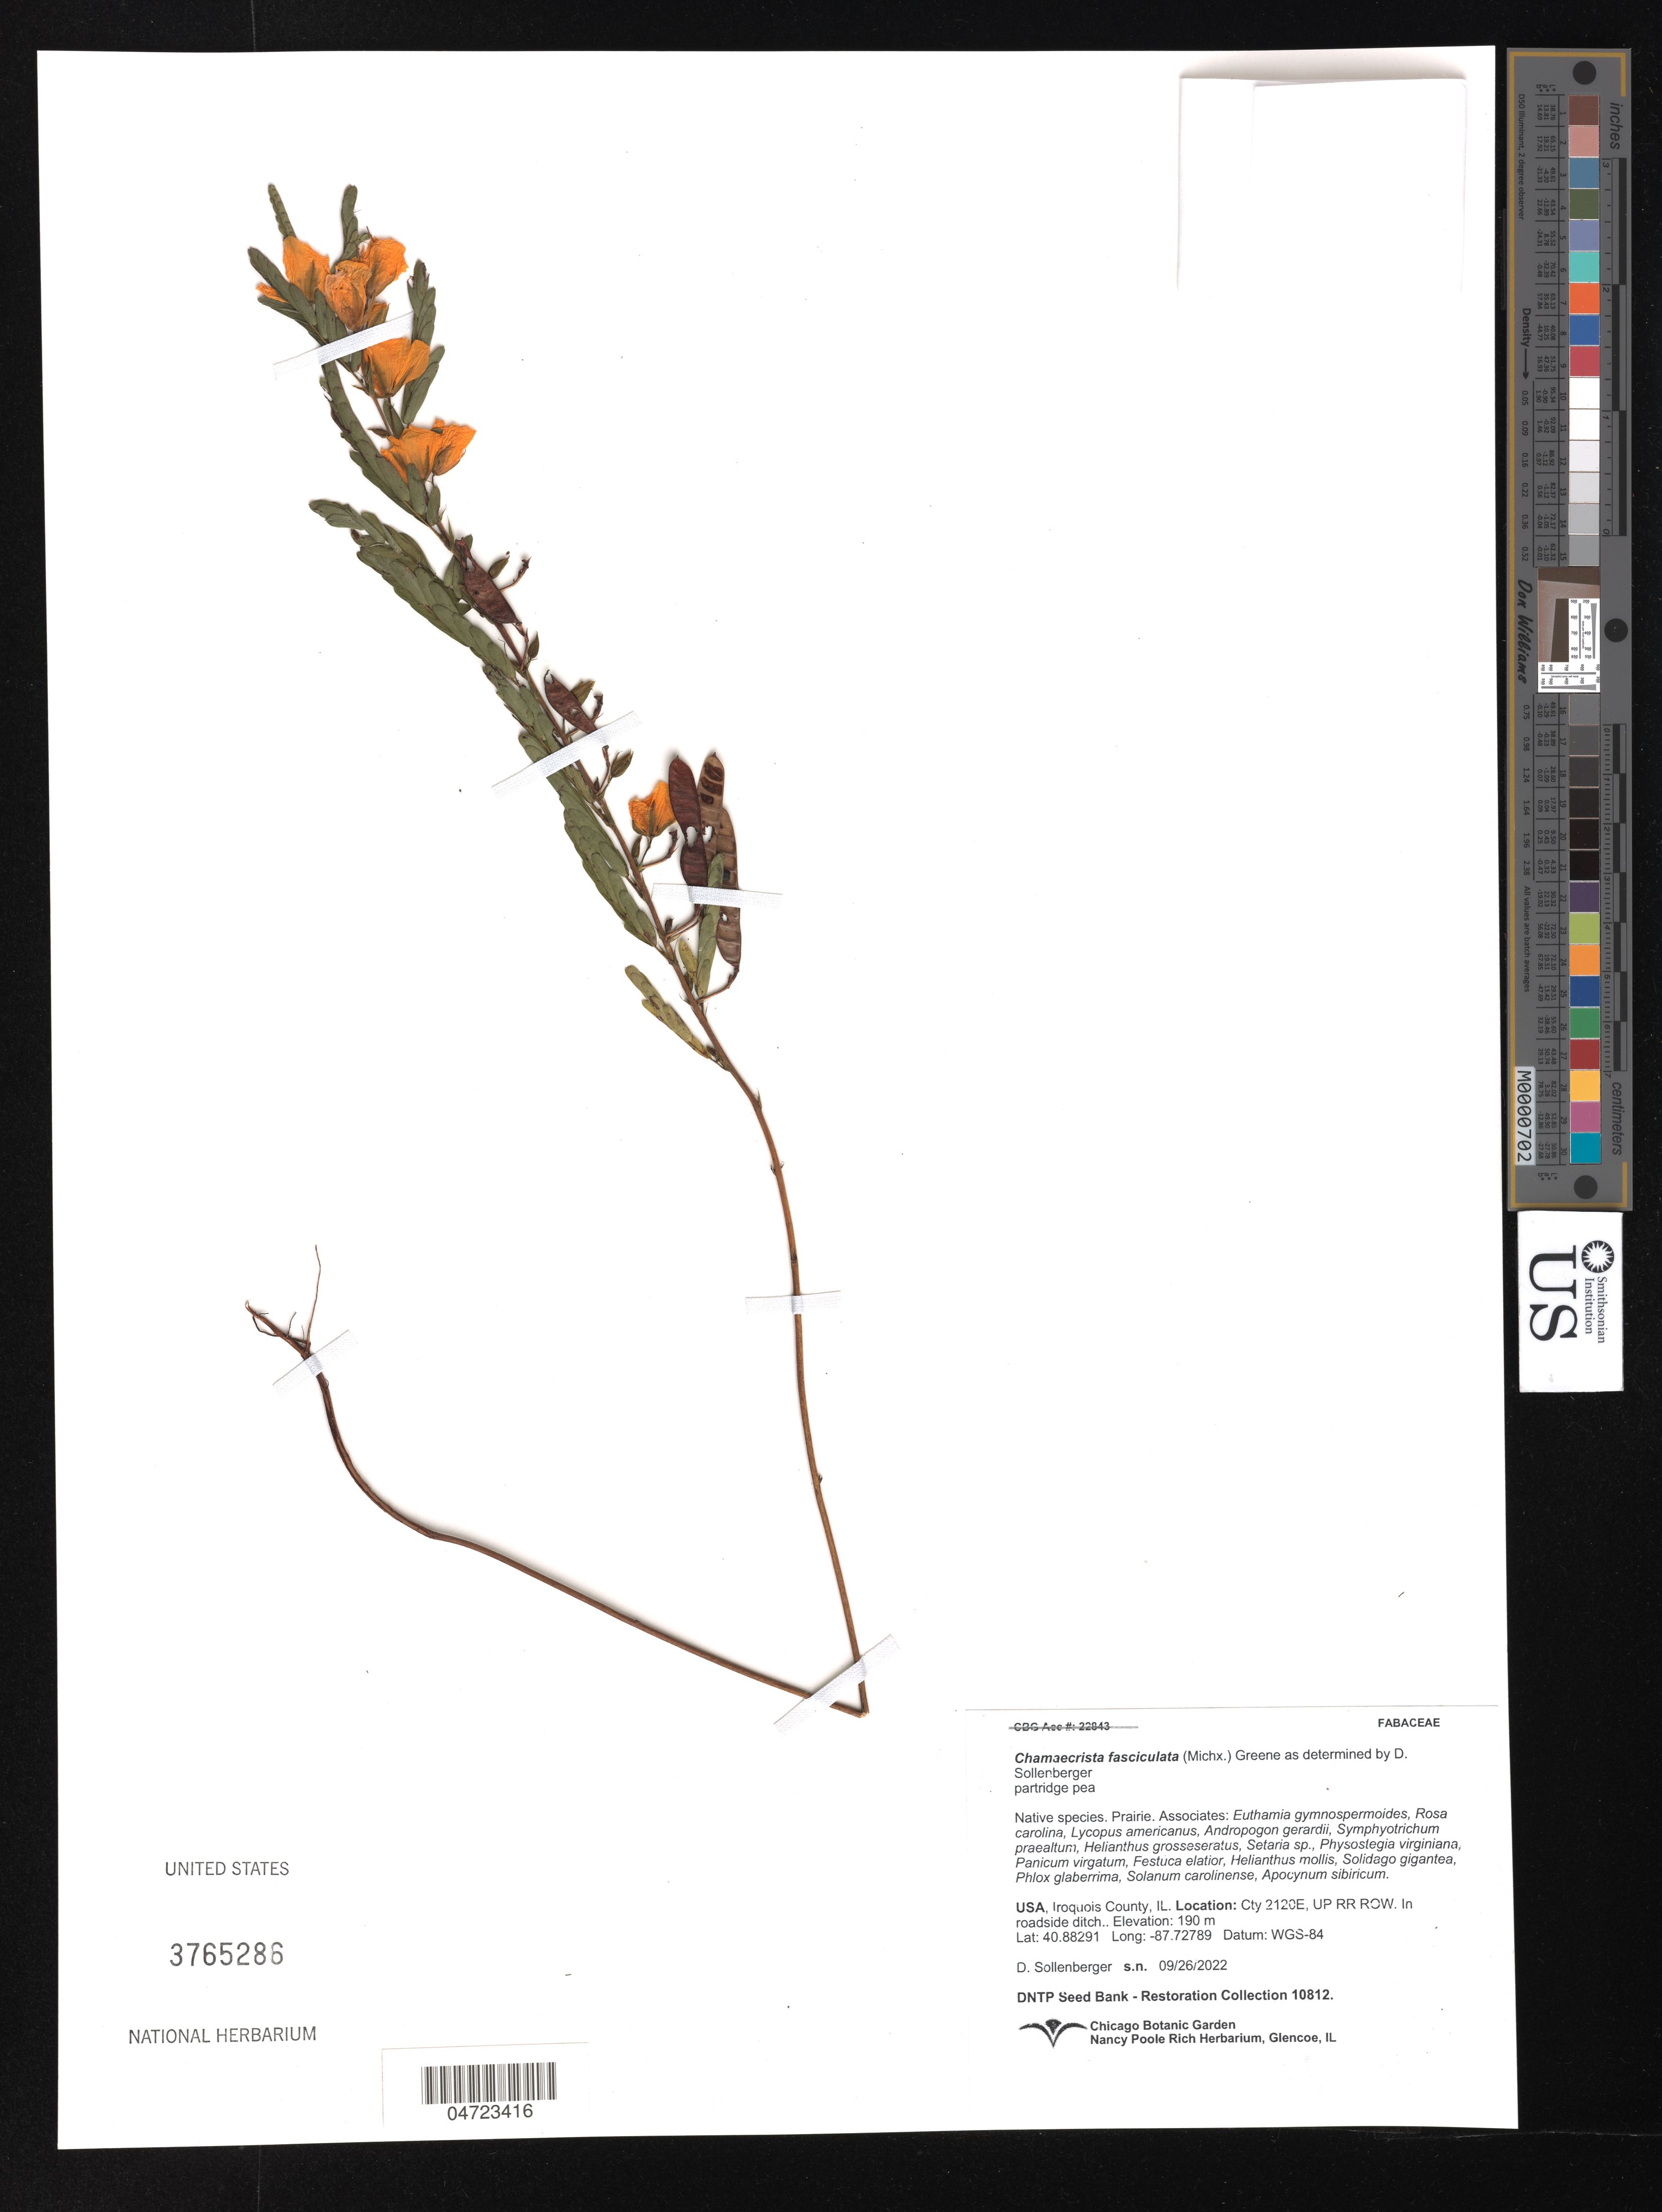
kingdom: Plantae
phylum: Tracheophyta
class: Magnoliopsida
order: Fabales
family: Fabaceae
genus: Chamaecrista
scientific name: Chamaecrista fasciculata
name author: (Michx.) Greene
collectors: D. Sollenberger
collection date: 2022-09-26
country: United States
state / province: Illinois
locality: Iroquois County, IL. Cty 2120E, UP RR ROW. In roadside ditch.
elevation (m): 190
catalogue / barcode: US 3765286